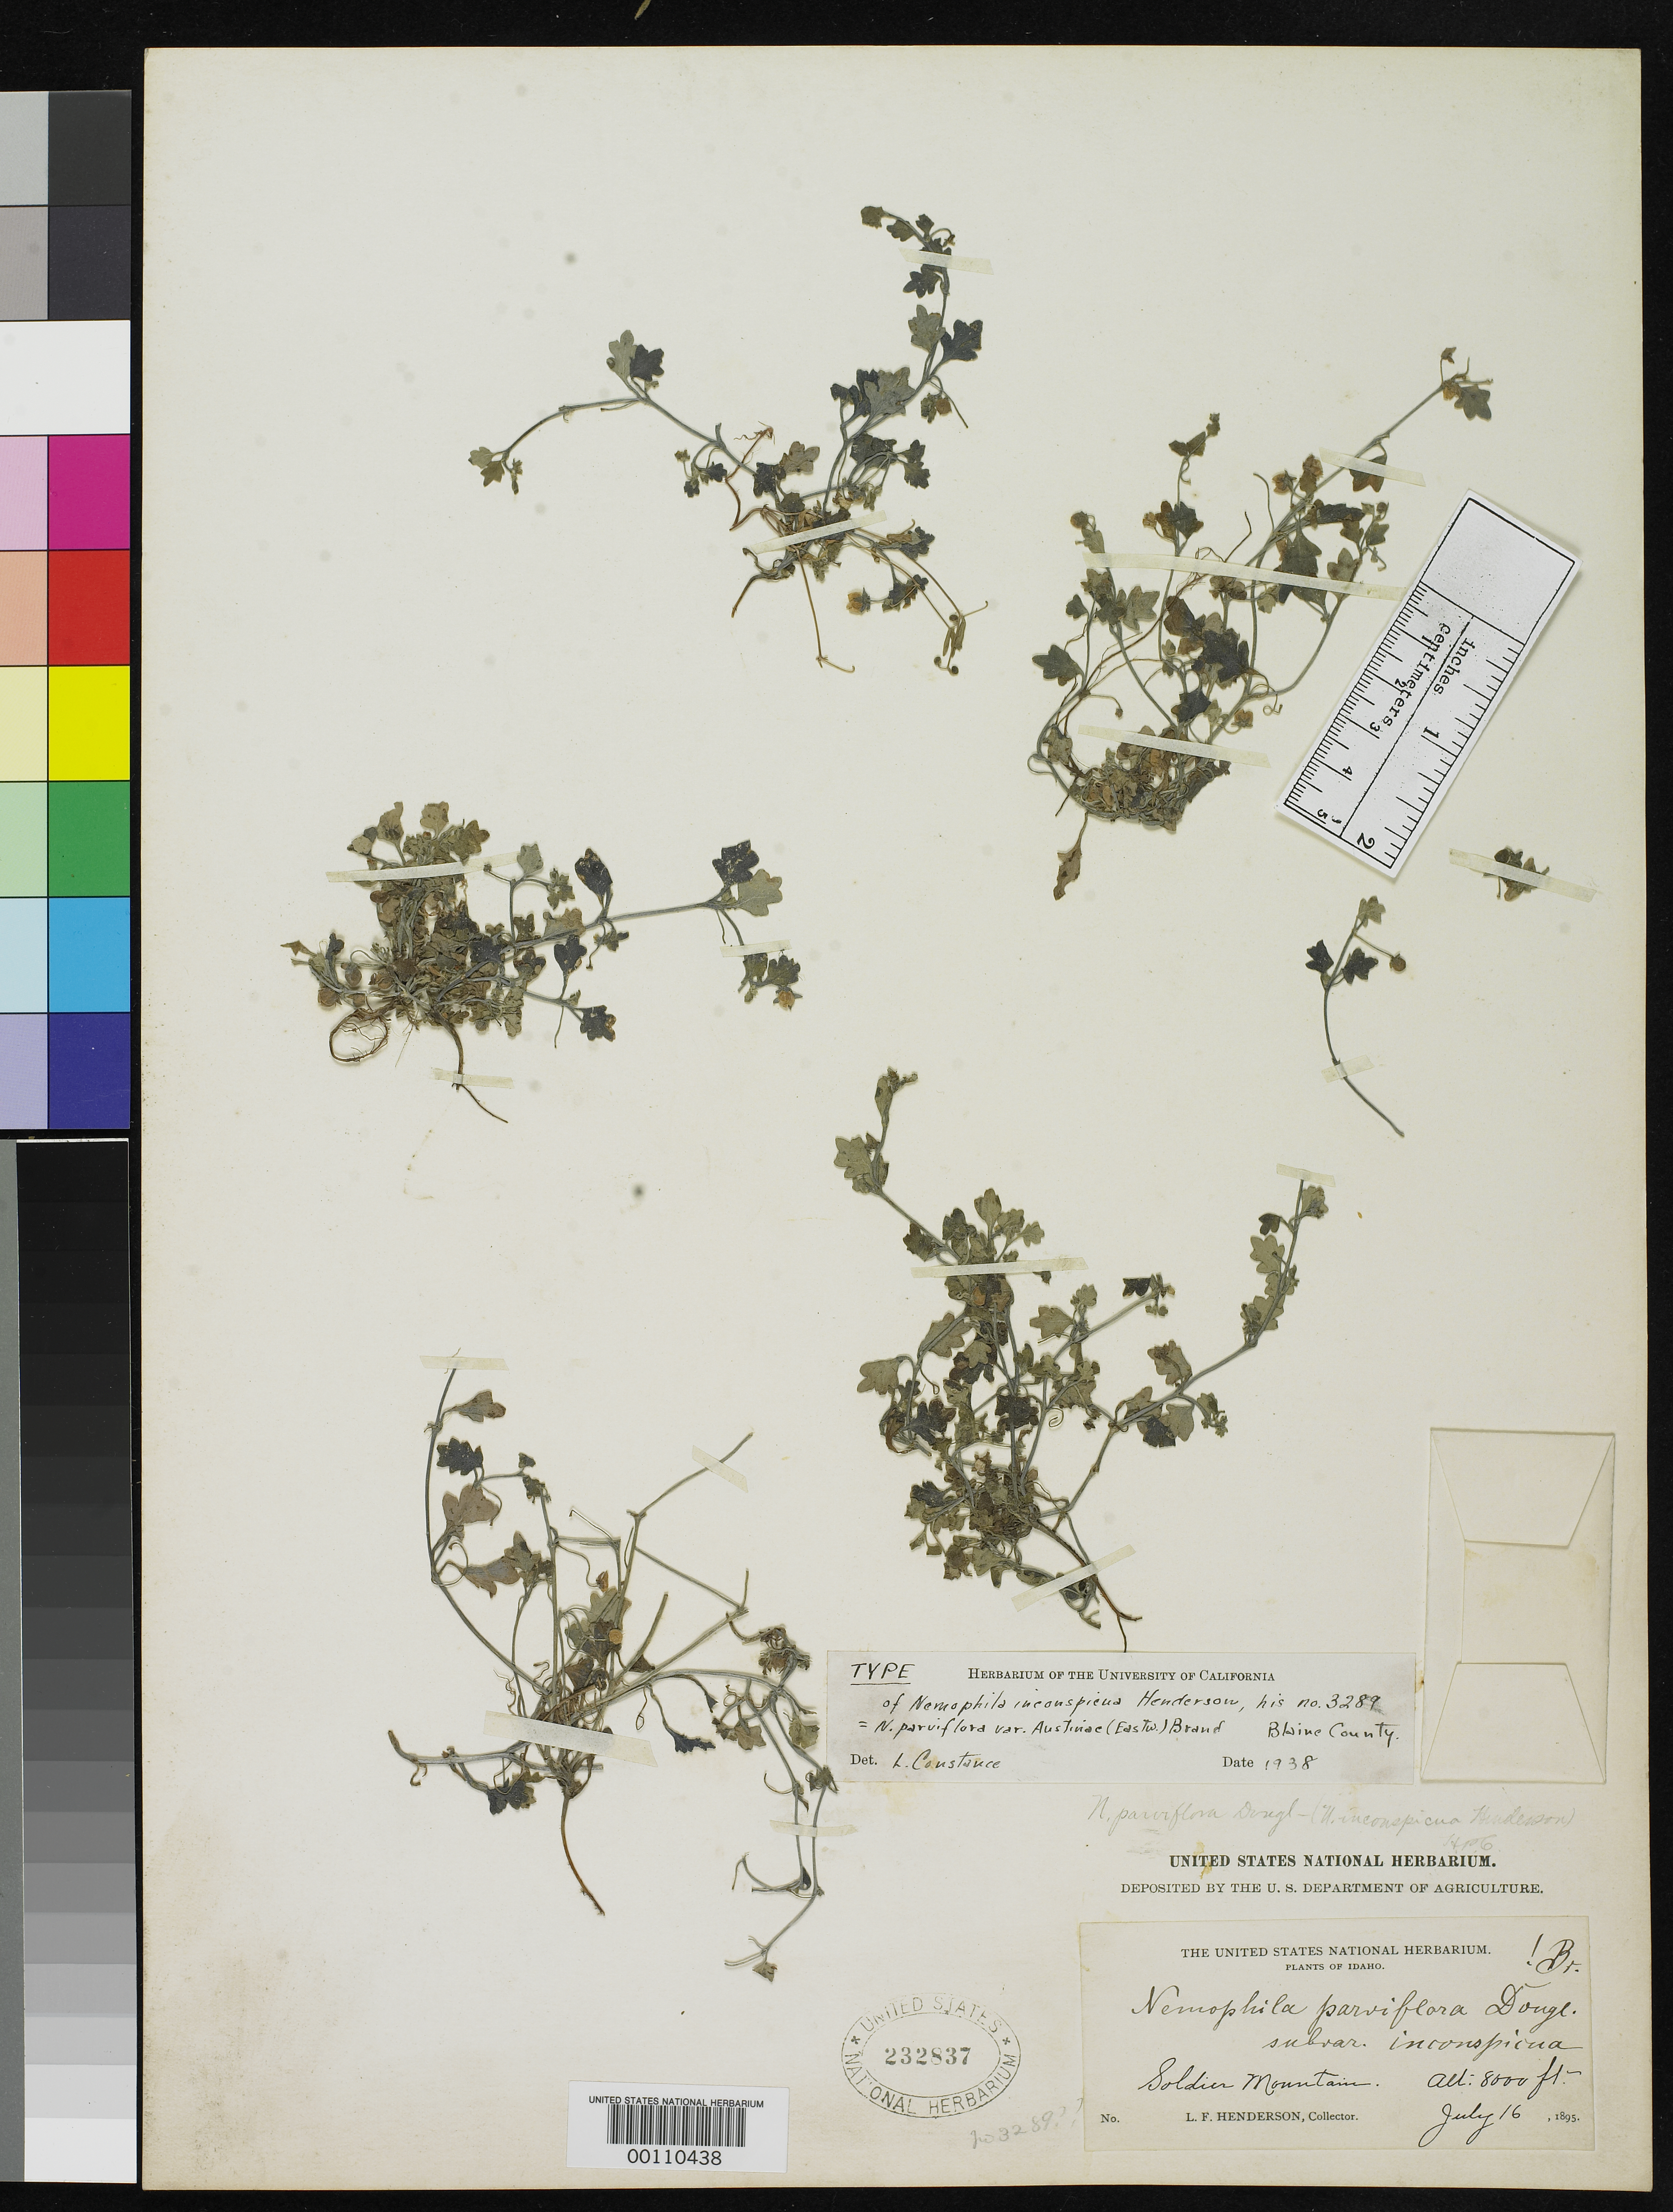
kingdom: Plantae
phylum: Tracheophyta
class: Magnoliopsida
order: Boraginales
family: Hydrophyllaceae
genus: Nemophila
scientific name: Nemophila inconspicua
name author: L.F. Hend.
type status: Type Collection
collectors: L. F. Henderson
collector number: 3289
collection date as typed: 16 Jul 1895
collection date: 1895-07-16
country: United States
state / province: Idaho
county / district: Blaine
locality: Soldier Mountain.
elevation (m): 2438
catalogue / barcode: US 232837